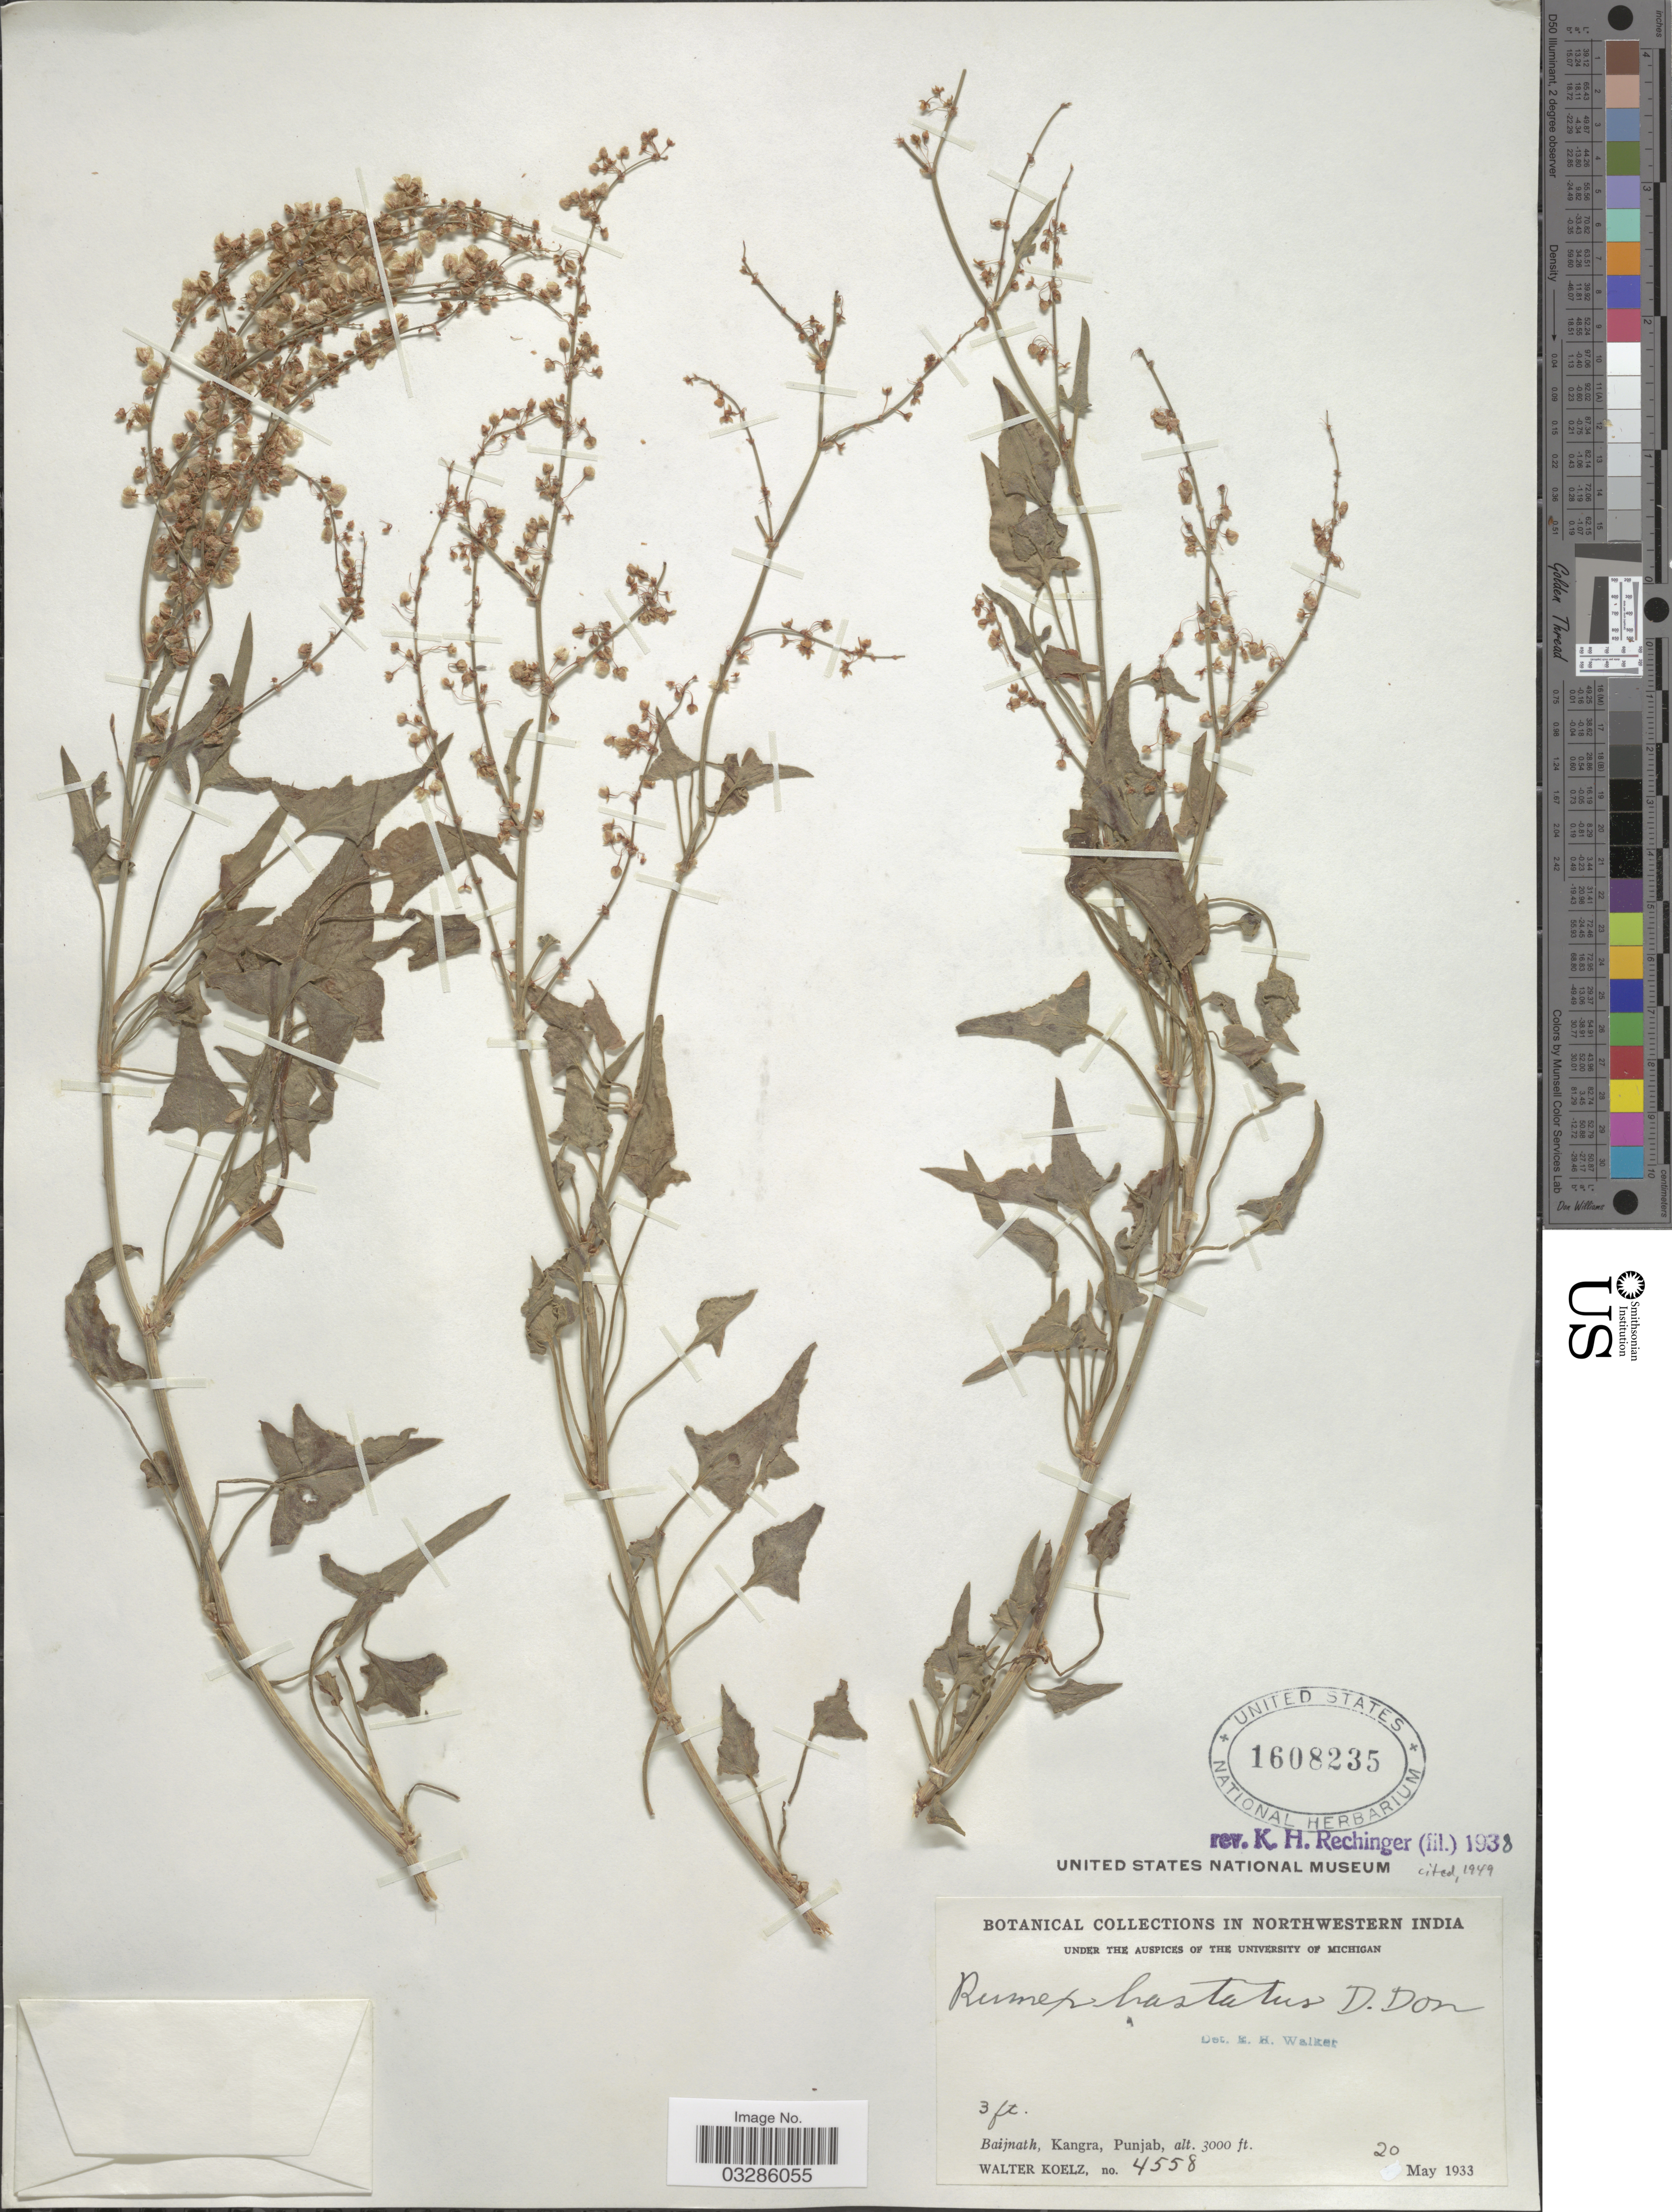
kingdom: Plantae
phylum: Tracheophyta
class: Magnoliopsida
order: Caryophyllales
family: Polygonaceae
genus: Rumex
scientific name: Rumex hastatus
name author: D. Don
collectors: W. N. Koelz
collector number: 4558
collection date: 1933-05-20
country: India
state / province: Punjab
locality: Northwestern India, Baijnath, Kangra.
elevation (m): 914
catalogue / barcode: US 1608235